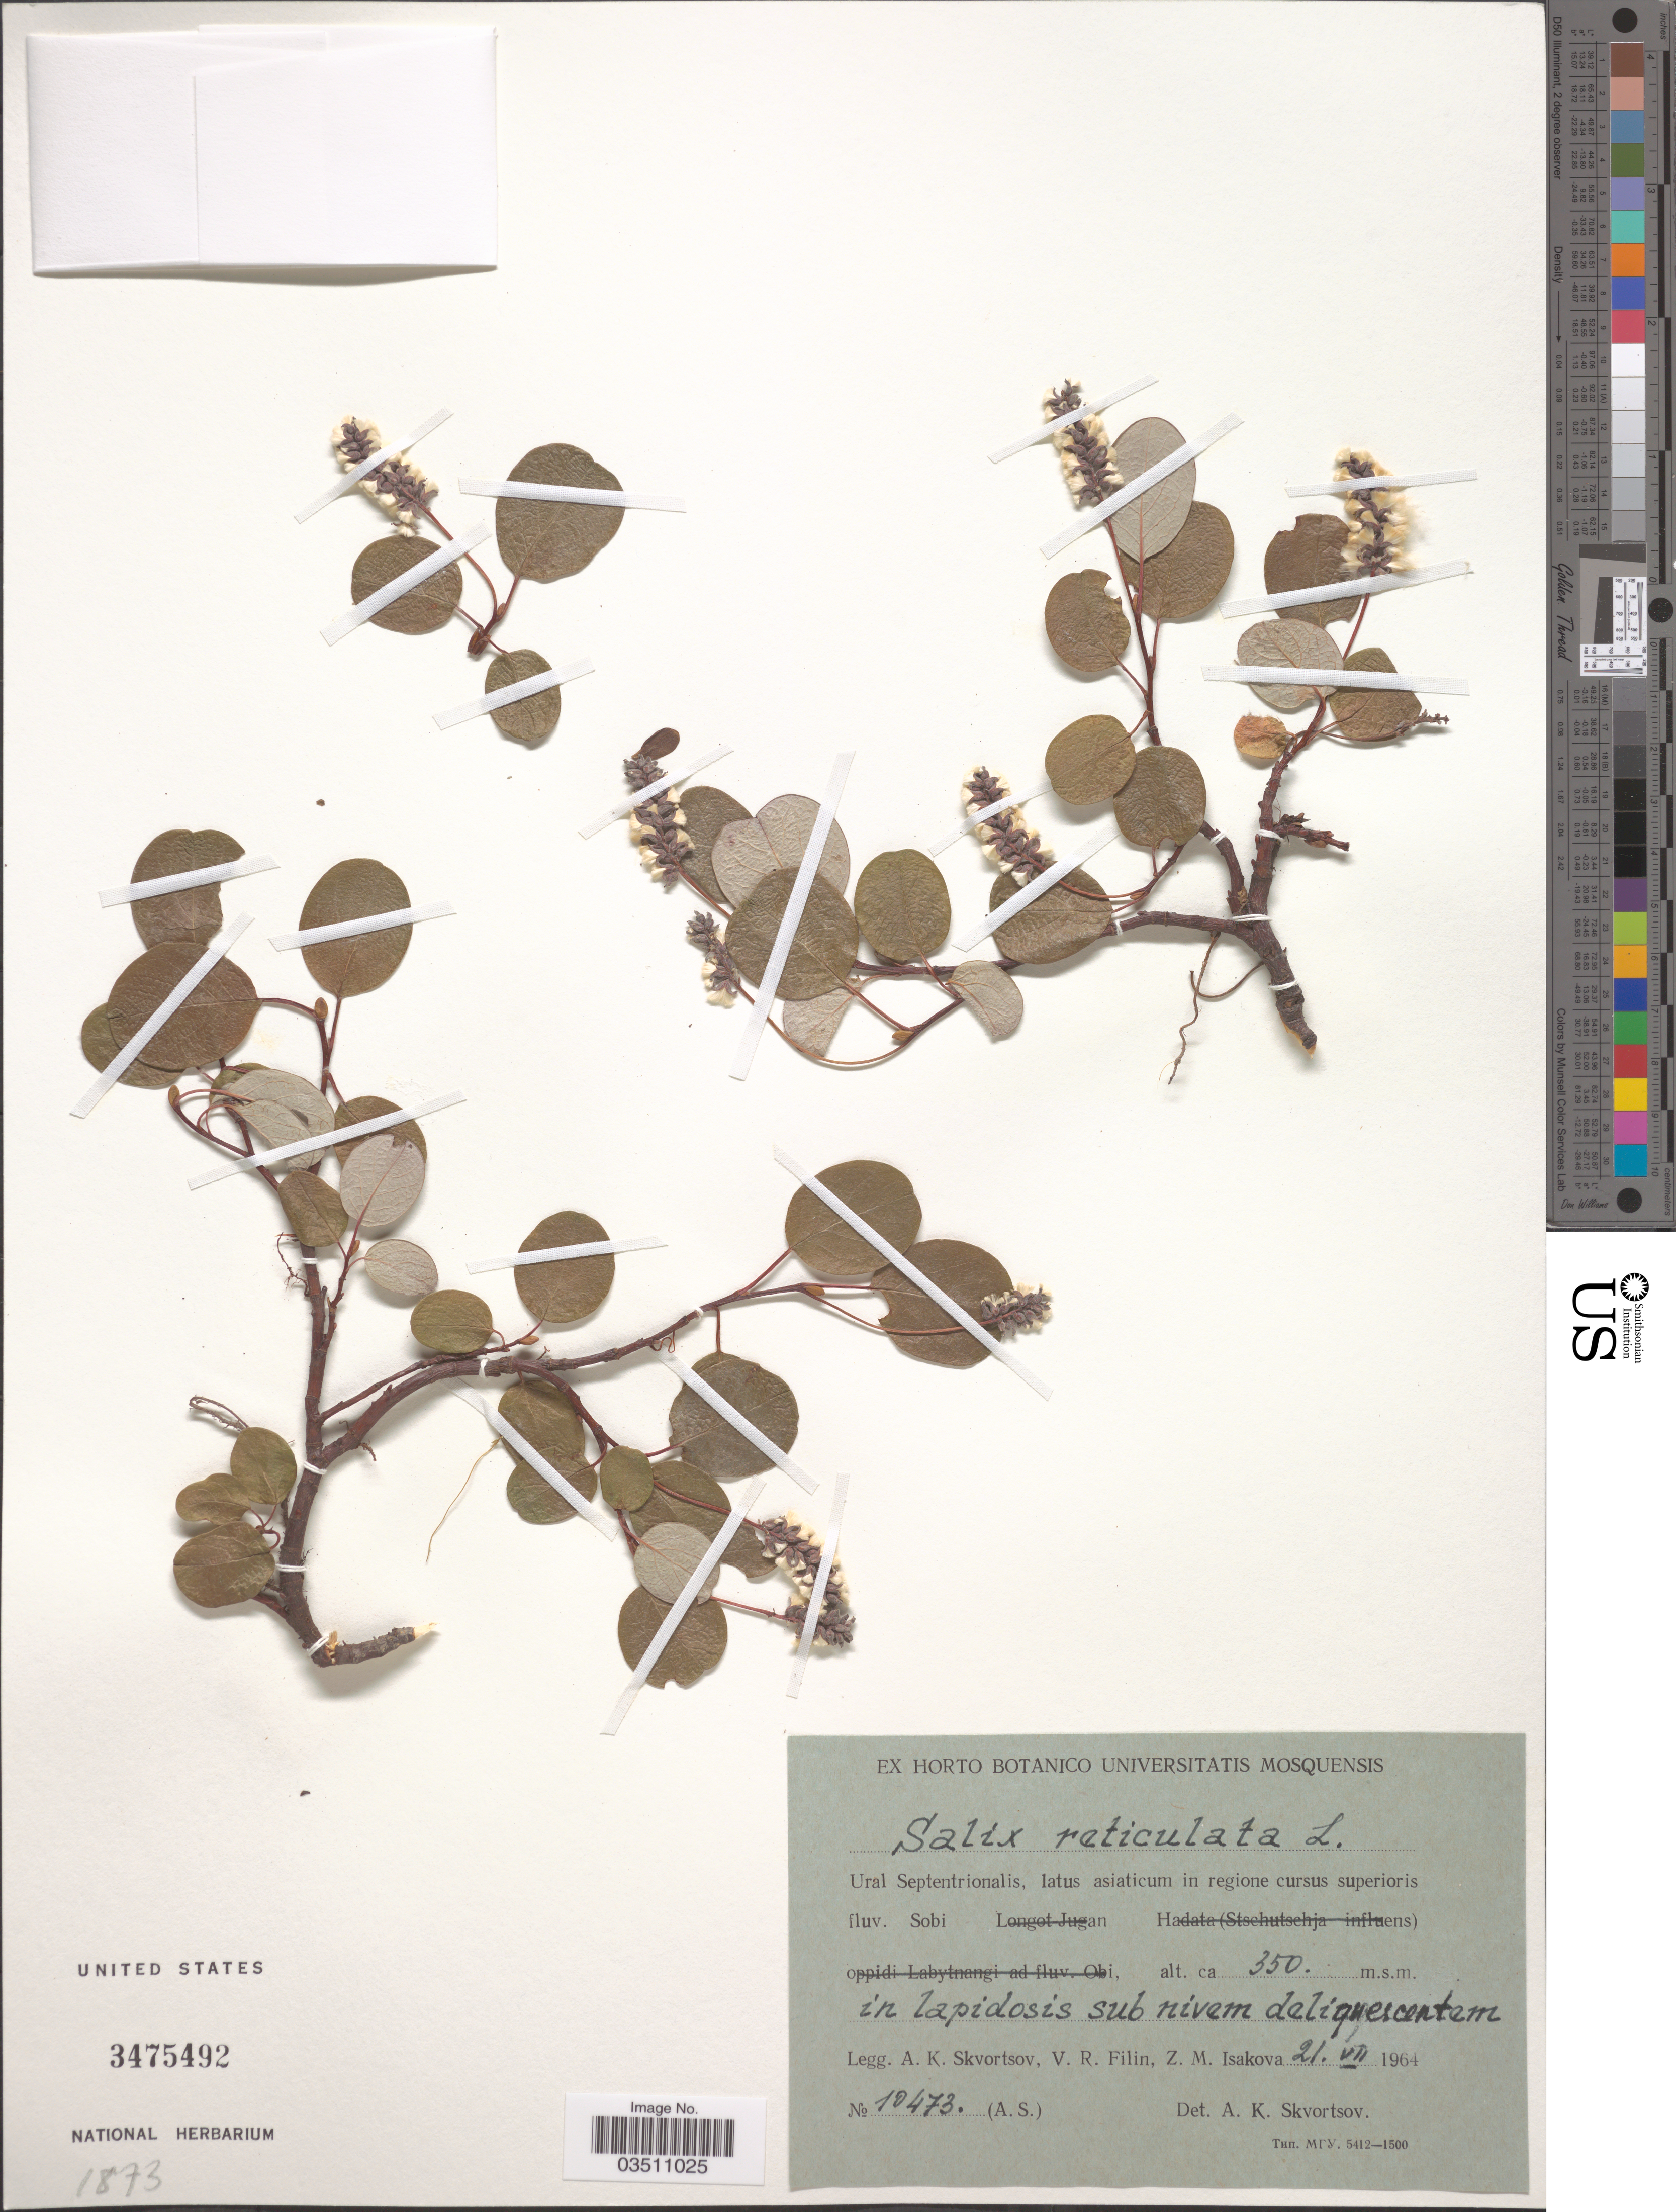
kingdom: Plantae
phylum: Tracheophyta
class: Magnoliopsida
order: Malpighiales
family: Salicaceae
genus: Salix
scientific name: Salix reticulata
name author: L.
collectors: A. K. Skvortsov, V. Filin & Z. Isakova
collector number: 10473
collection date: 1964-07-21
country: Russian Federation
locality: Ural Septentrionalis, latus asiaticum in regione cursus superioris fluv. Sobi.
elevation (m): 350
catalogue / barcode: US 3475492